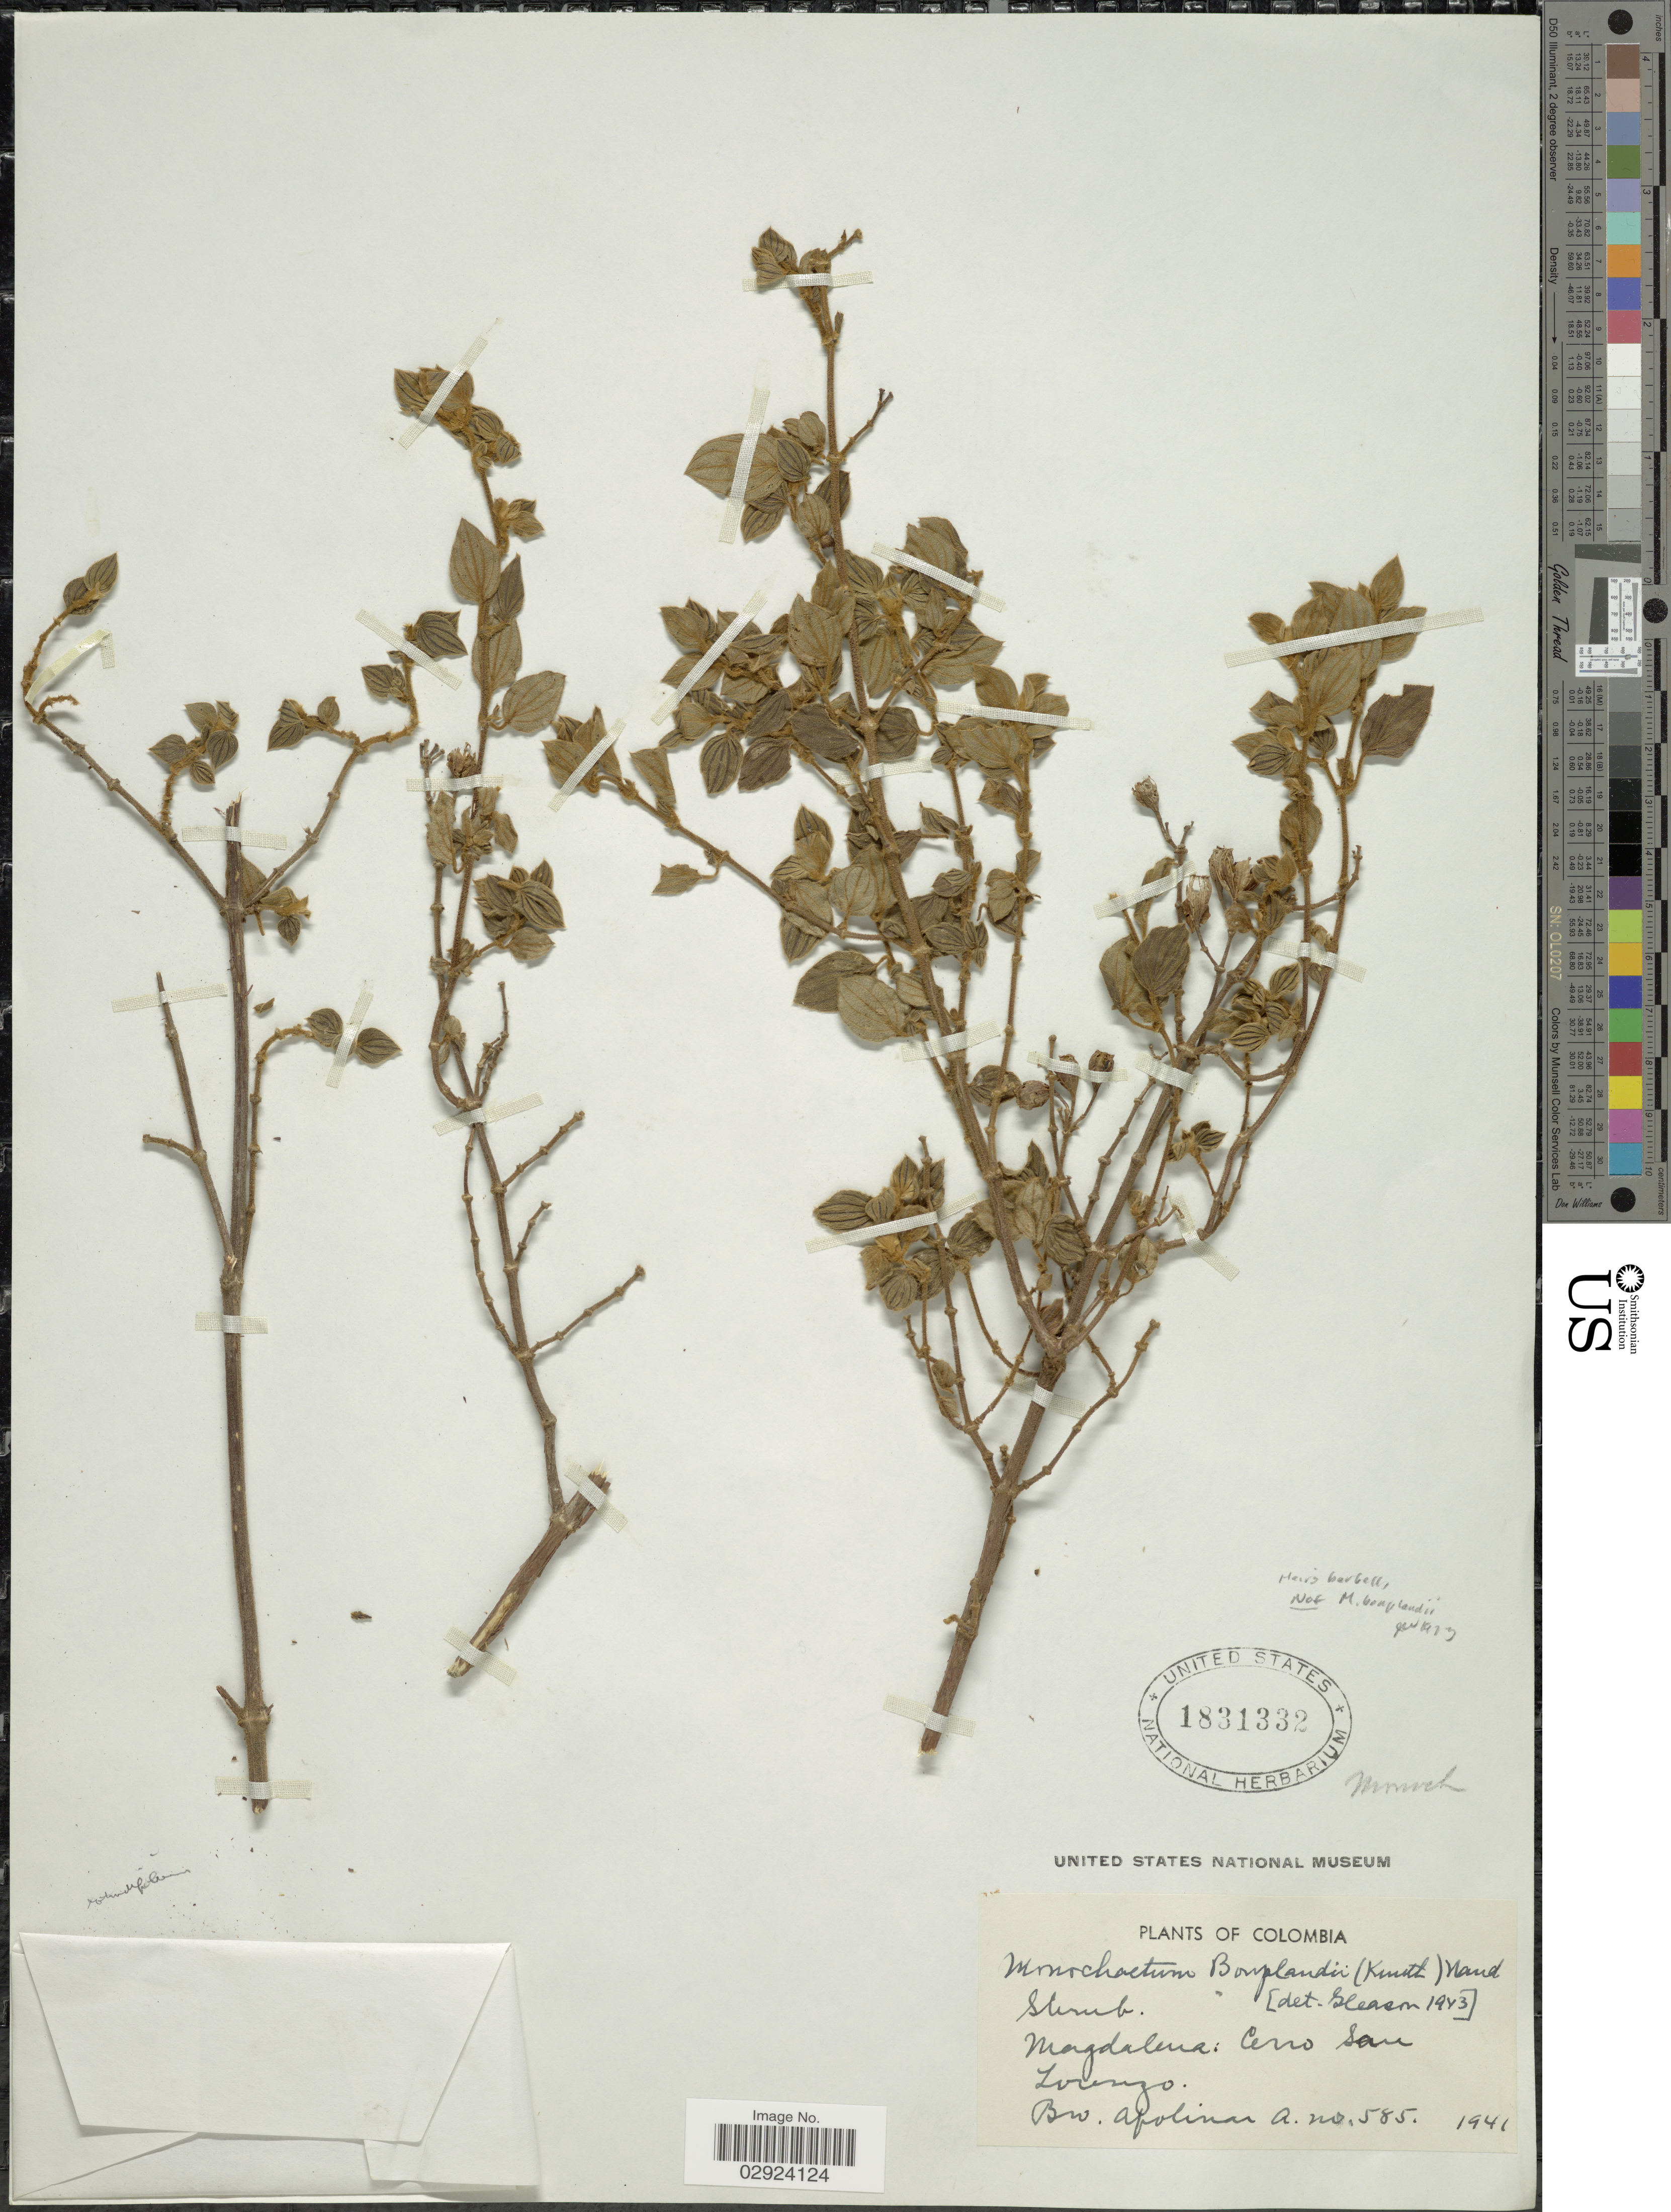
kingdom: Plantae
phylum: Tracheophyta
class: Magnoliopsida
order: Myrtales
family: Melastomataceae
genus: Monochaetum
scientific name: Monochaetum rotundifolium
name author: Cogn.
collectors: Bro. Apolinar A.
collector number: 585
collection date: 1941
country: Colombia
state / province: Magdalena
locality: Magdalena: Cerro San Lorenzo.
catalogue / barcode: US 1831332